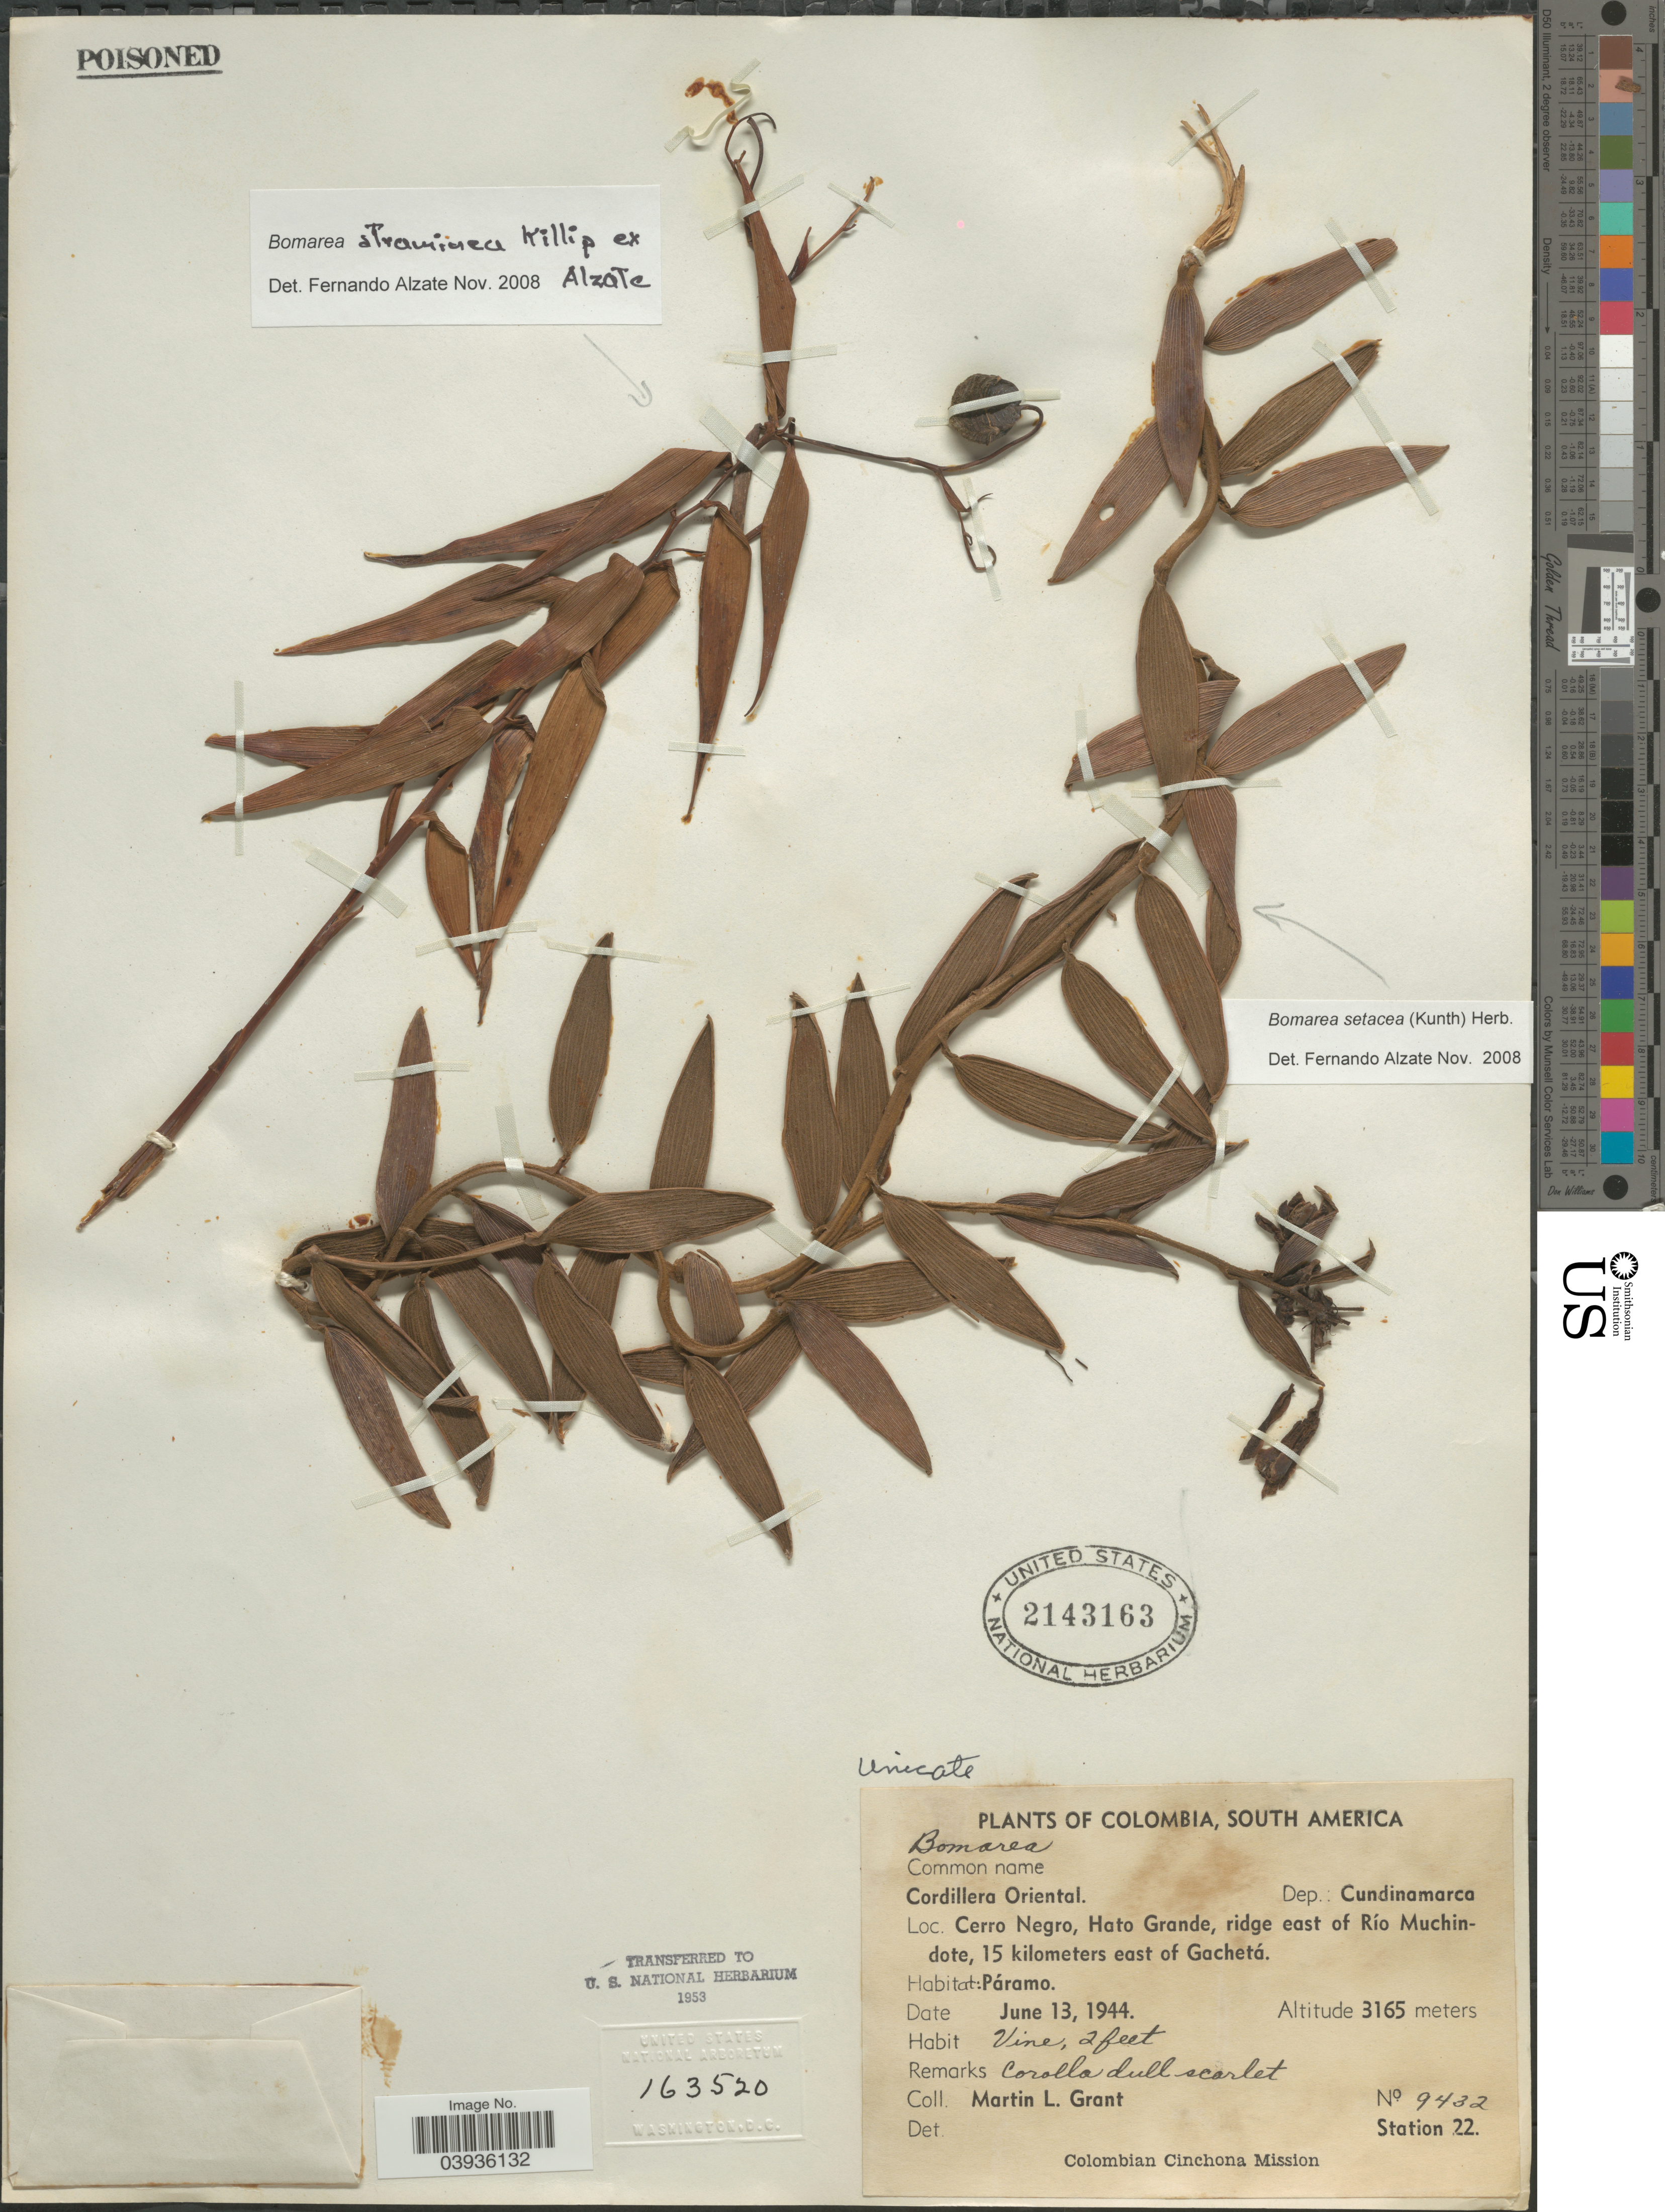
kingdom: Plantae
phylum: Tracheophyta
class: Liliopsida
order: Liliales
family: Alstroemeriaceae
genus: Bomarea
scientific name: Bomarea straminea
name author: Killip ex Alzate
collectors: M. L. Grant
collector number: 9432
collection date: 1944-06-13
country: Colombia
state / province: Cundinamarca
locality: Cordillera Oriental. Dep.: Cundinamarca. Cerro Negro, Hato Grande, ridge east of Río Muchindote, 15 kilometers east of Gachetá. Station 22.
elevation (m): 3165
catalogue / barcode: US 2143163